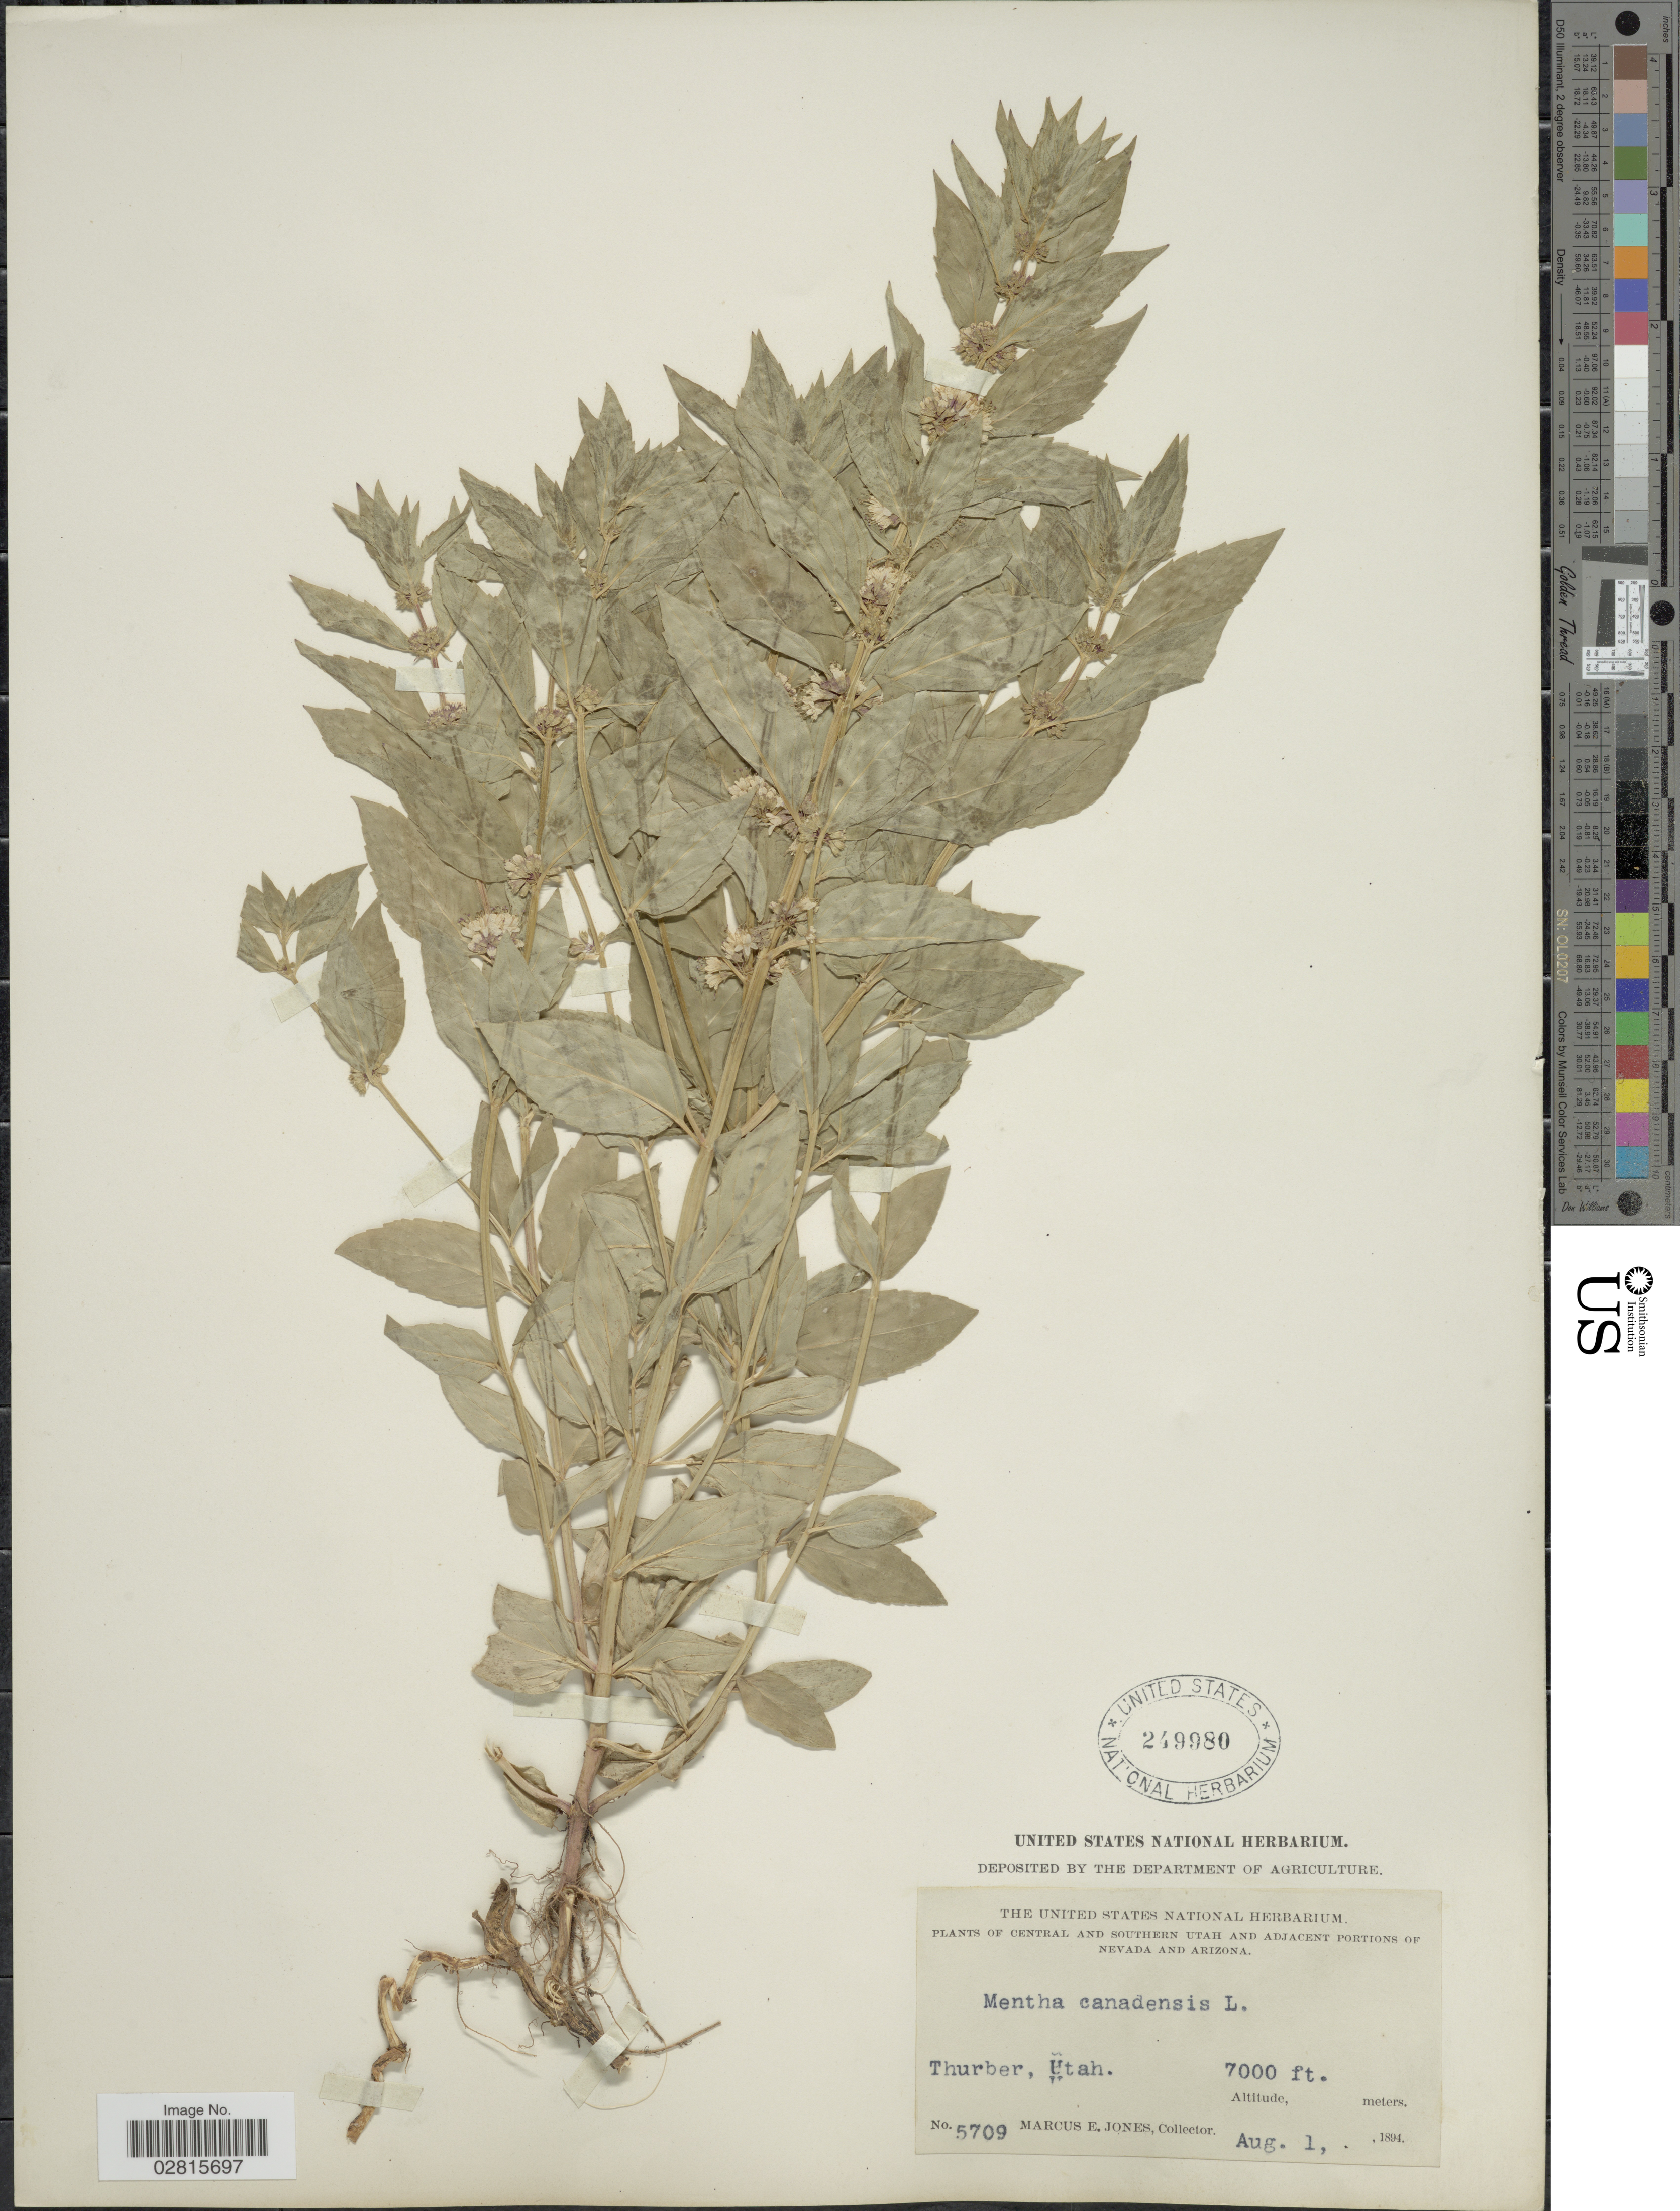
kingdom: Plantae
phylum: Tracheophyta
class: Magnoliopsida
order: Lamiales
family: Lamiaceae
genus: Mentha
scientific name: Mentha penardii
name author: (Briq.) Rydb.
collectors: M. E. Jones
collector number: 5709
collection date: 1894-08-01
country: United States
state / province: Utah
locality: Central and southern Utah, Thurber.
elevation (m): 2134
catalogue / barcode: US 249980